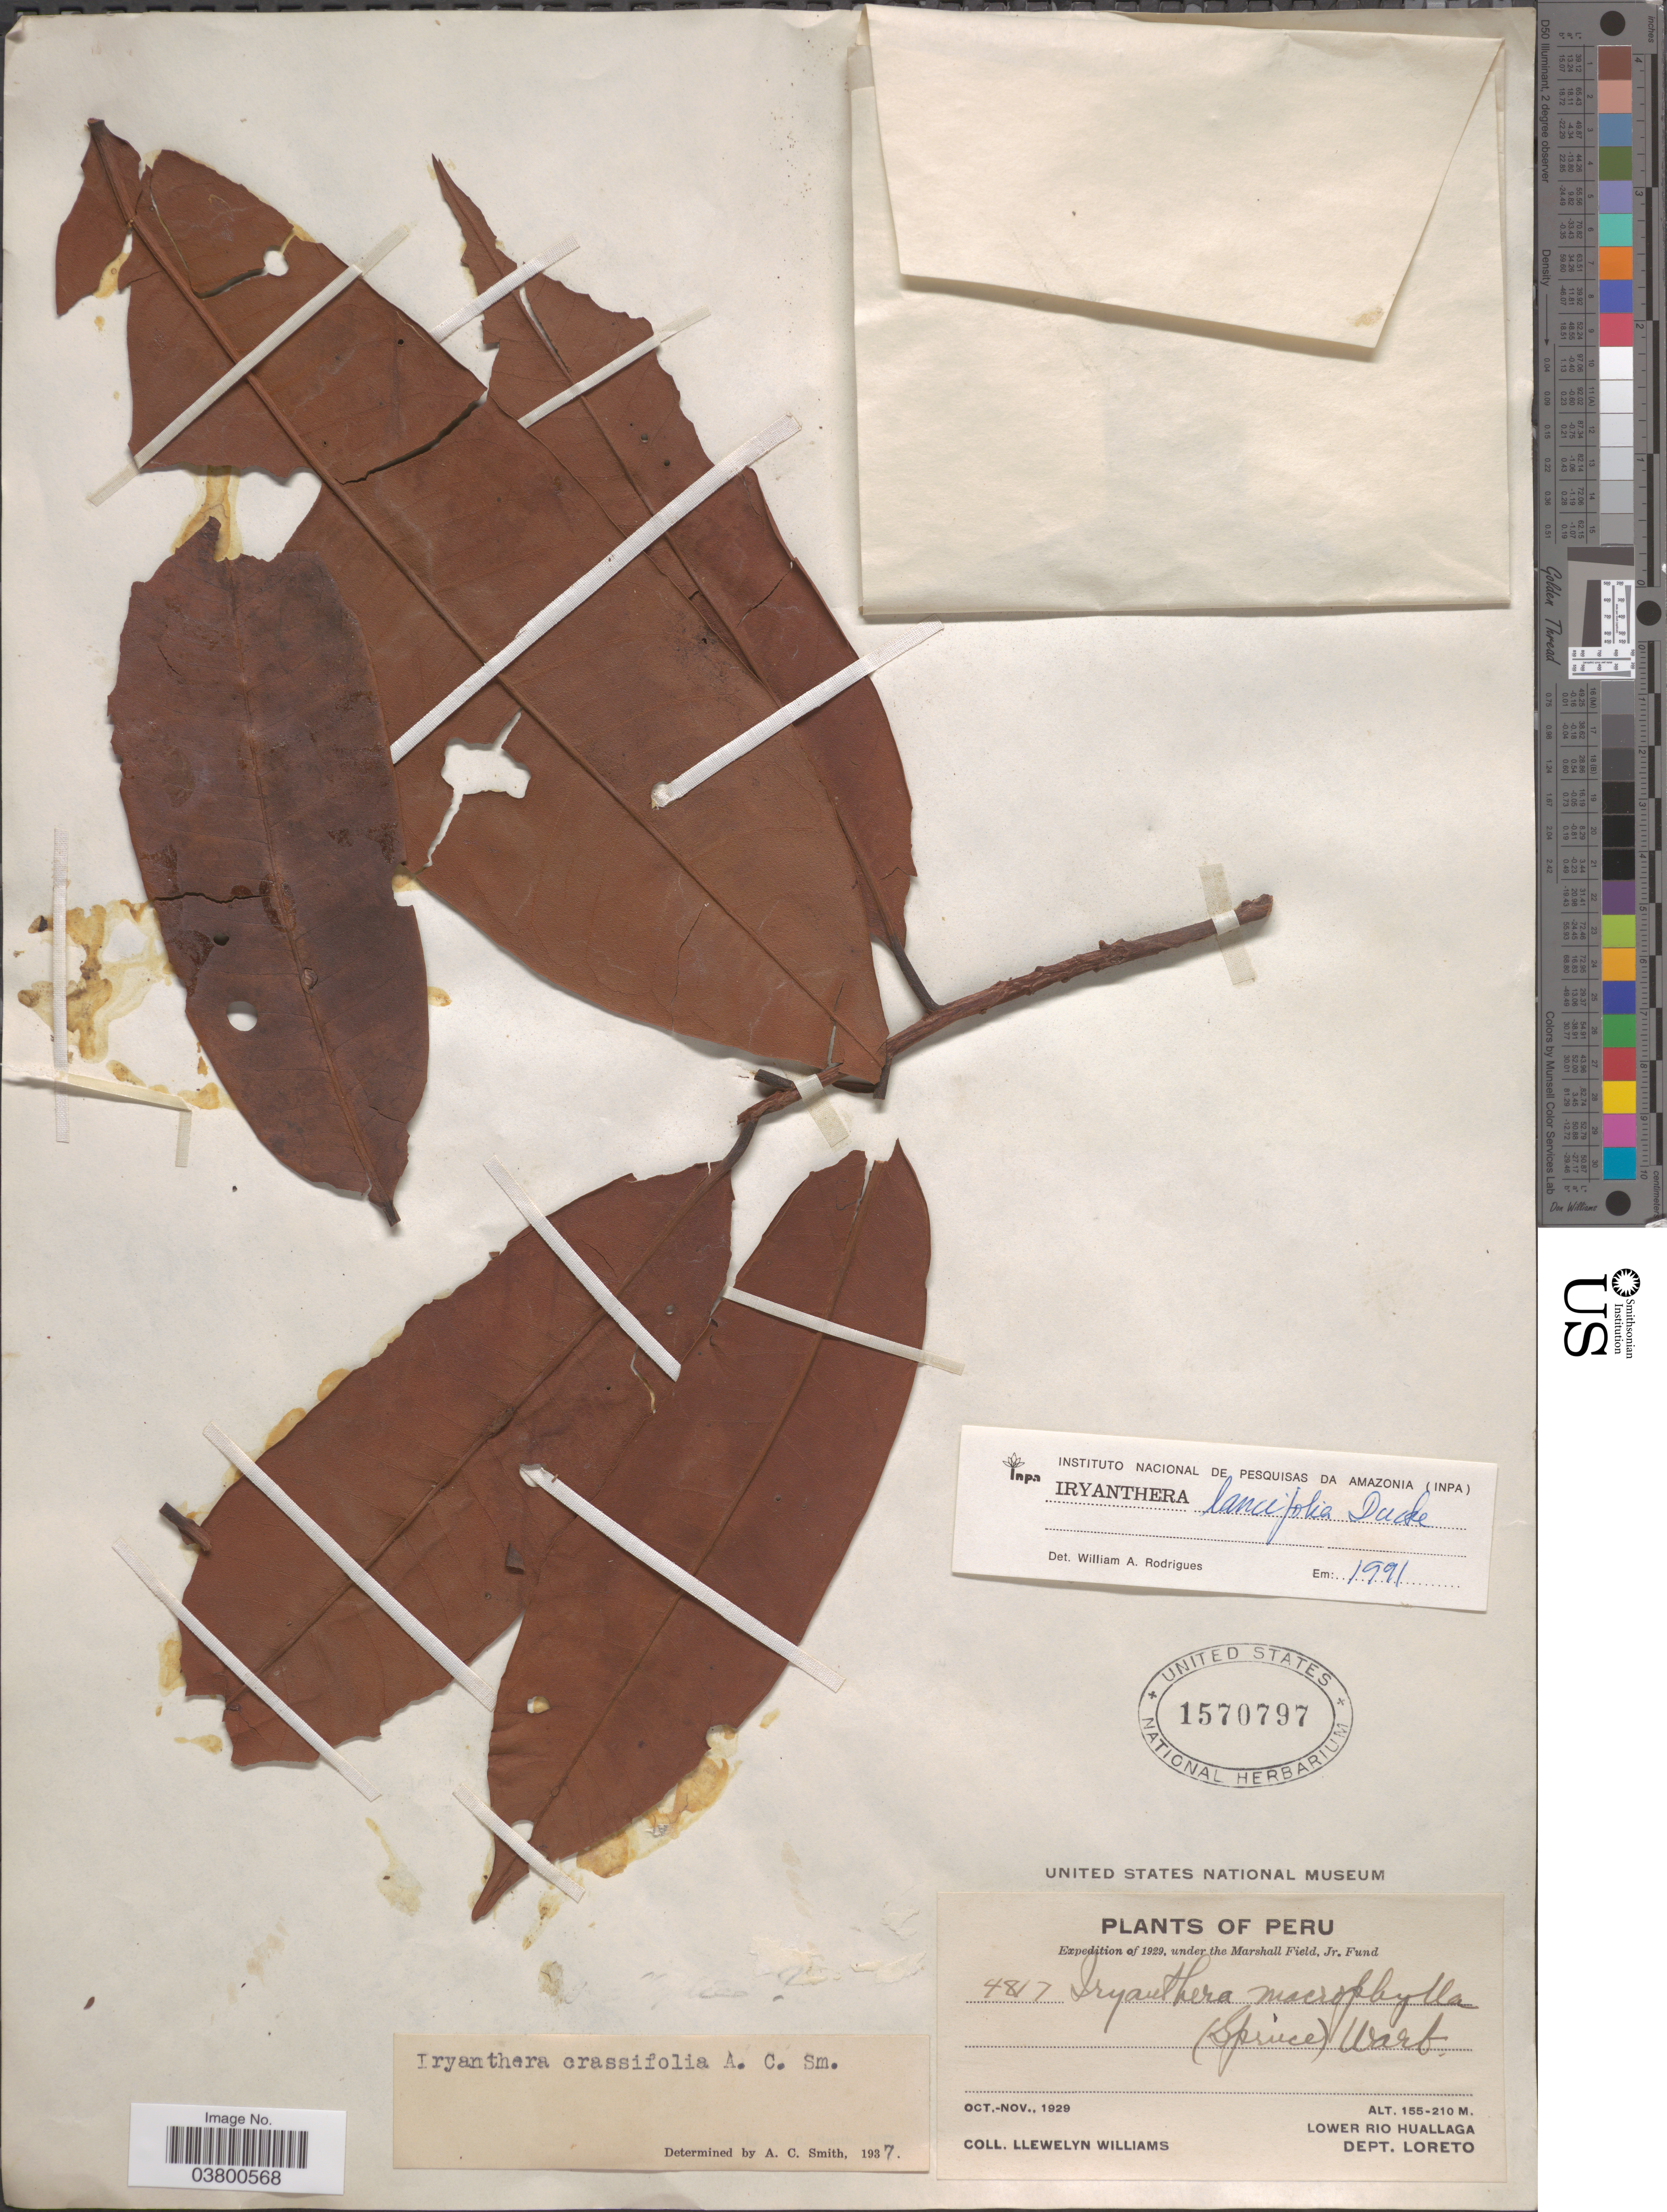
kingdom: Plantae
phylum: Tracheophyta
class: Magnoliopsida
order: Magnoliales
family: Myristicaceae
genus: Iryanthera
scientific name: Iryanthera lancifolia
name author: Ducke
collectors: Ll. Williams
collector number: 4817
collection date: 1929-10/1929-11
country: Peru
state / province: Loreto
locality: Lower Rio Huallaga. Dept. Loreto.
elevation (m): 155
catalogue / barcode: US 1570797